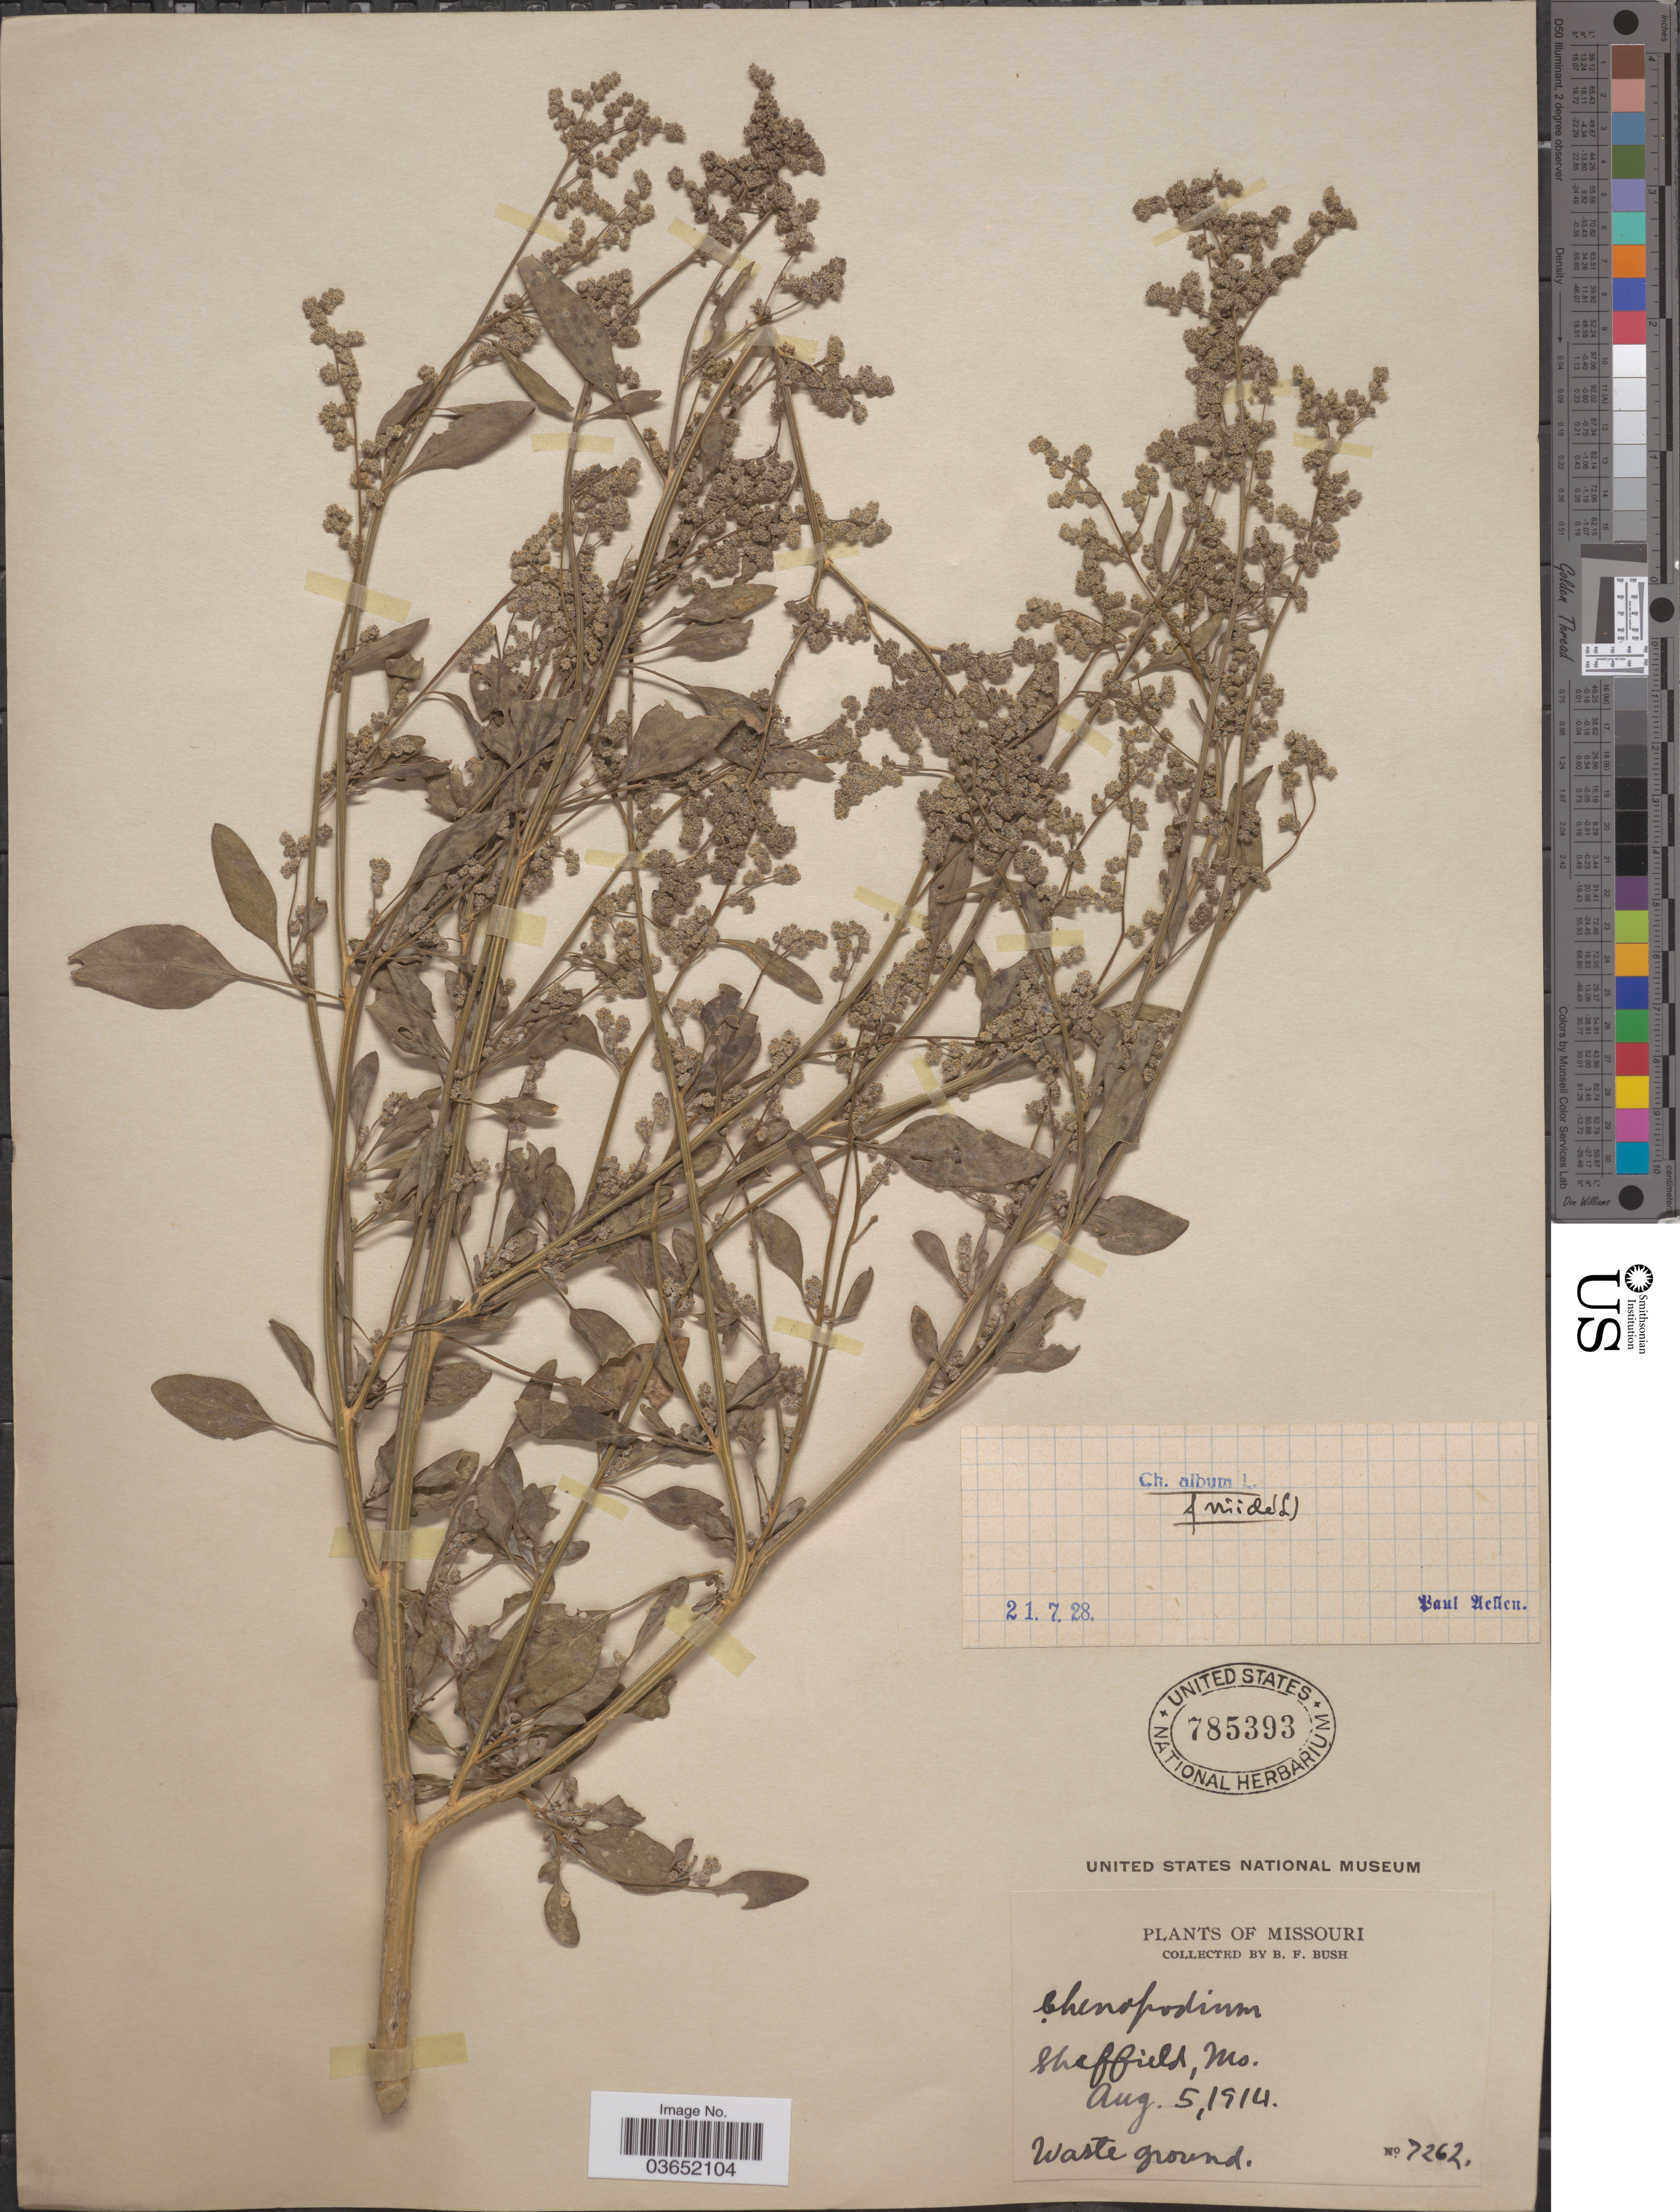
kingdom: Plantae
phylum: Tracheophyta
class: Magnoliopsida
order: Caryophyllales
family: Amaranthaceae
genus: Chenopodium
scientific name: Chenopodium album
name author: L.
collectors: B. F. Bush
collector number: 7262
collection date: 1914-08-05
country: United States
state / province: Missouri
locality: Sheffield.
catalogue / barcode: US 785393